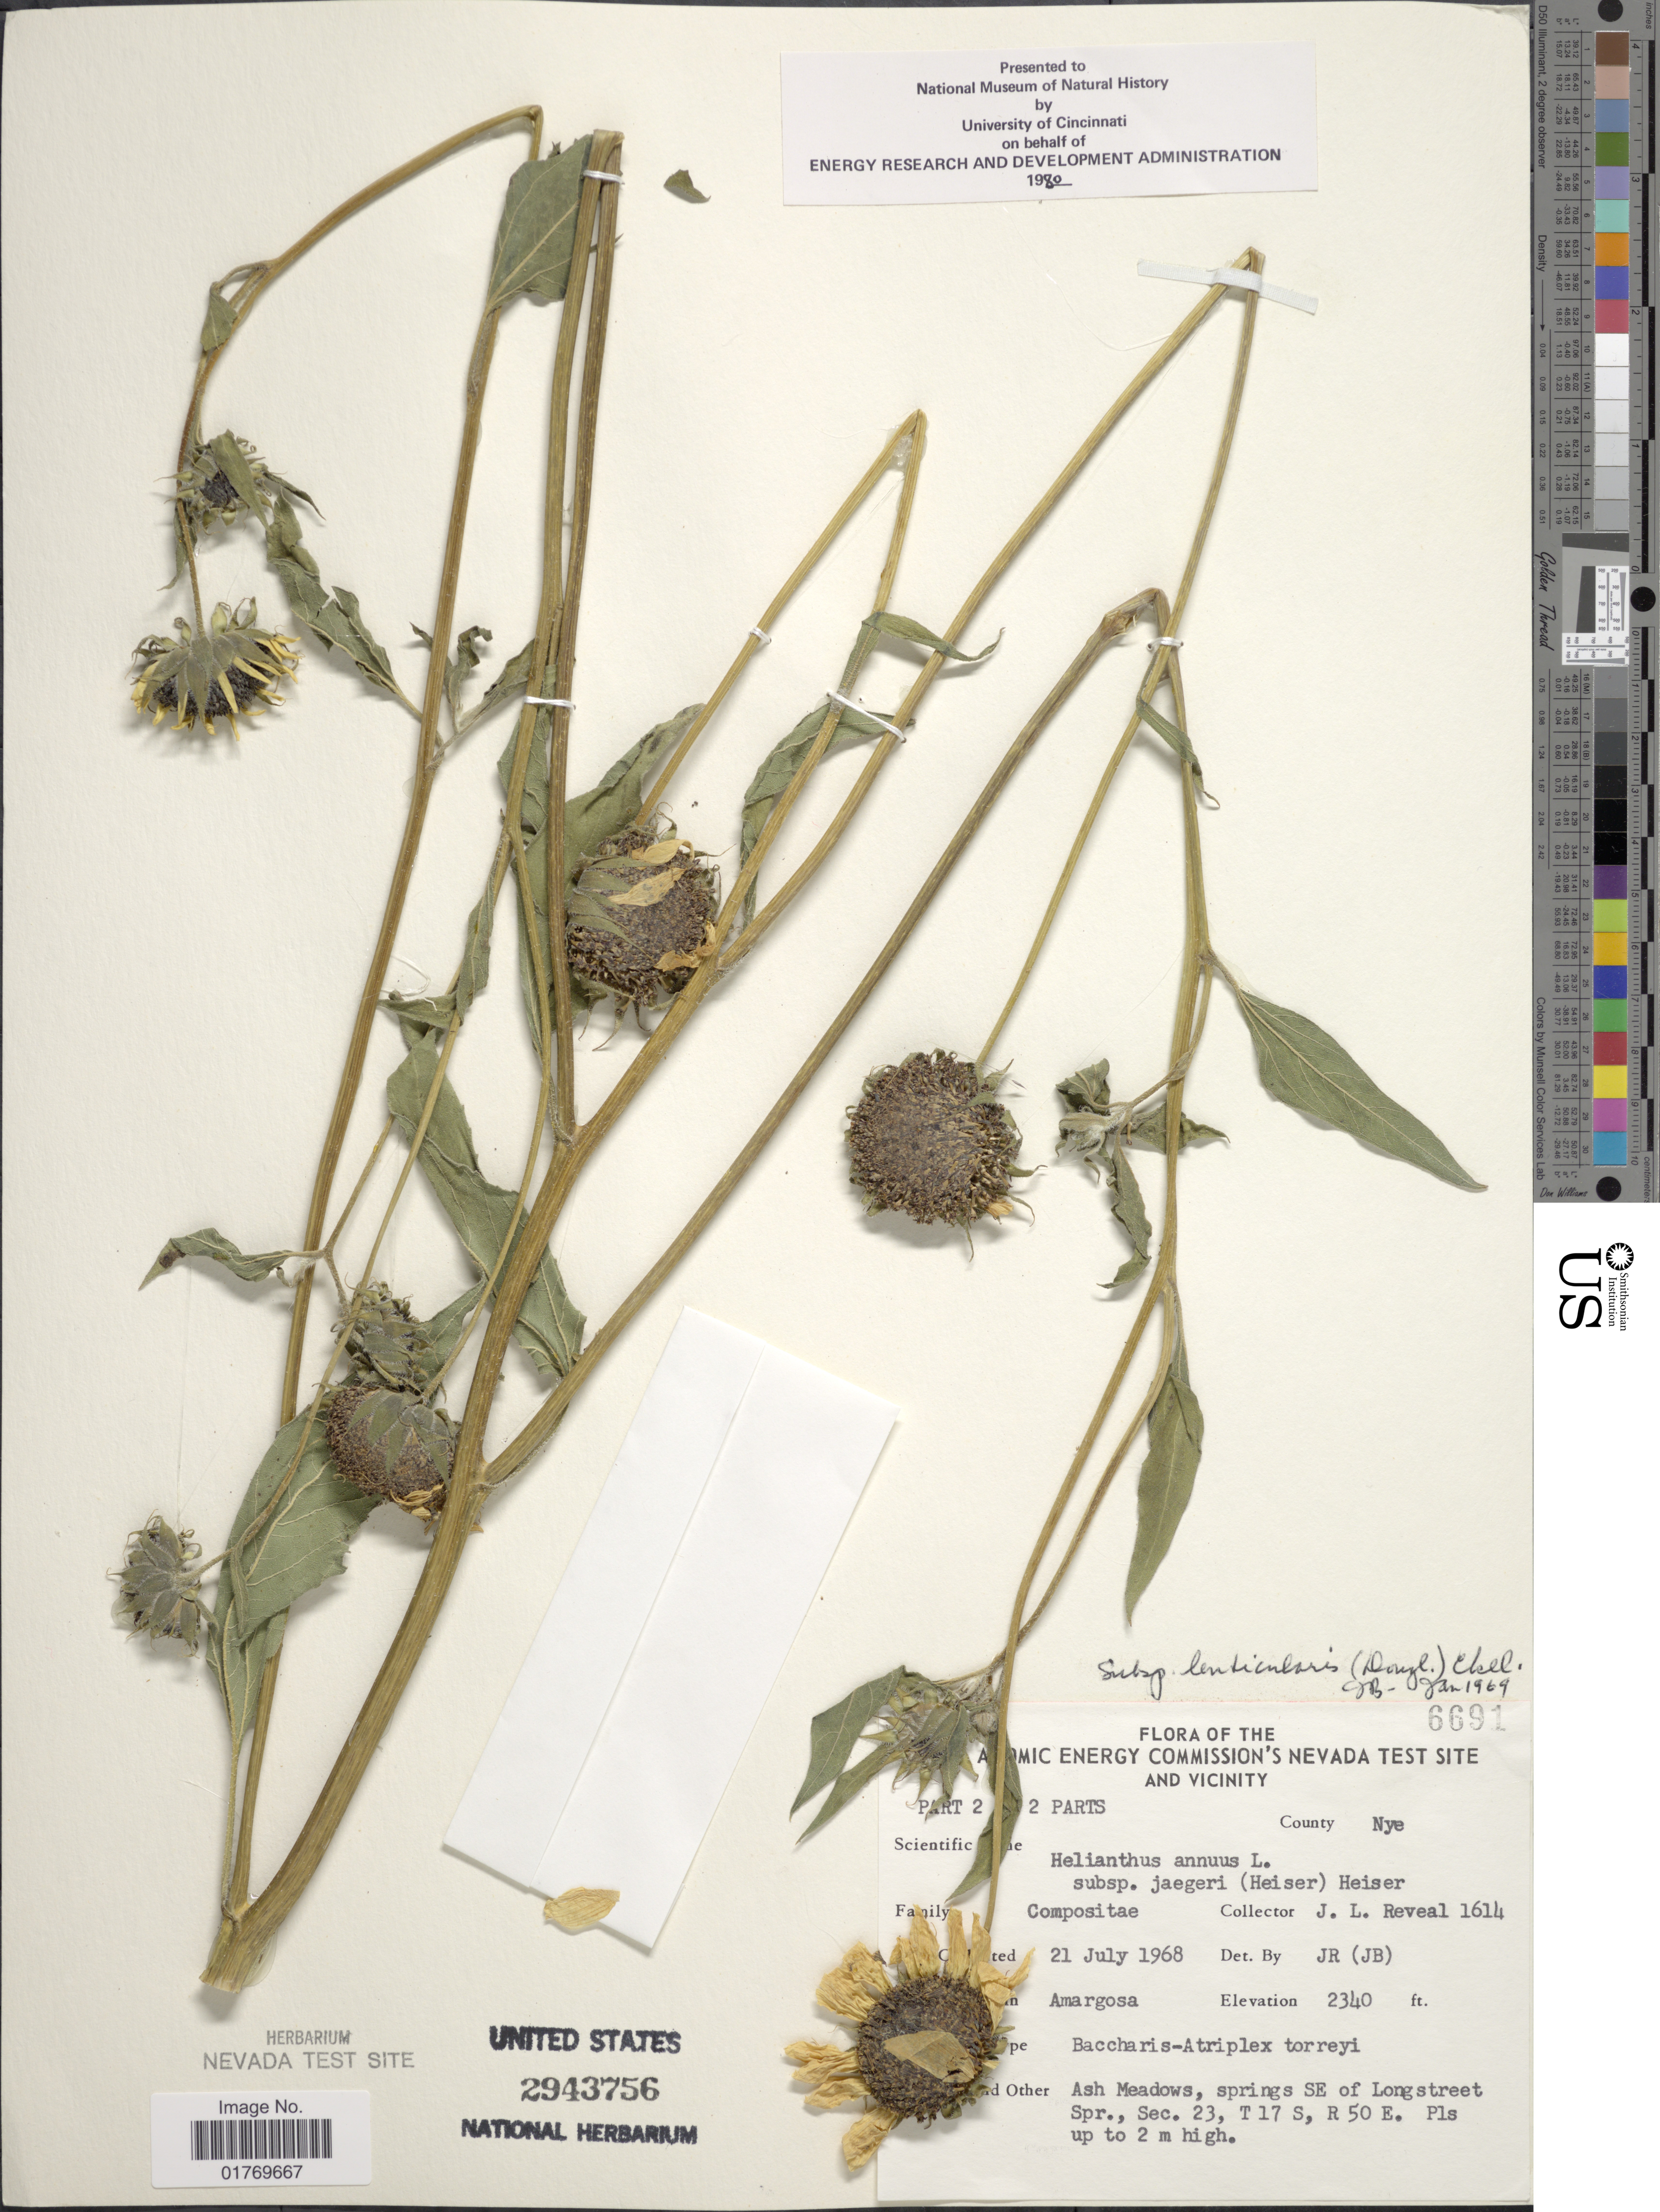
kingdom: Plantae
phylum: Tracheophyta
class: Magnoliopsida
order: Asterales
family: Asteraceae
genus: Helianthus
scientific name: Helianthus annuus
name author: L.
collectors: J. L. Reveal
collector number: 1614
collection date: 1968-07-21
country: United States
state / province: Nevada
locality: U. S. Atomic Energy Commision' s Nevada Test Site And Vicinity, County Clark, Drainage Basin Amargosa, Ash Meadows, springs SE of Longstreet Spr., Sec. 23, T 17 S, R 50 E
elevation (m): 713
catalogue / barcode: US 2943756